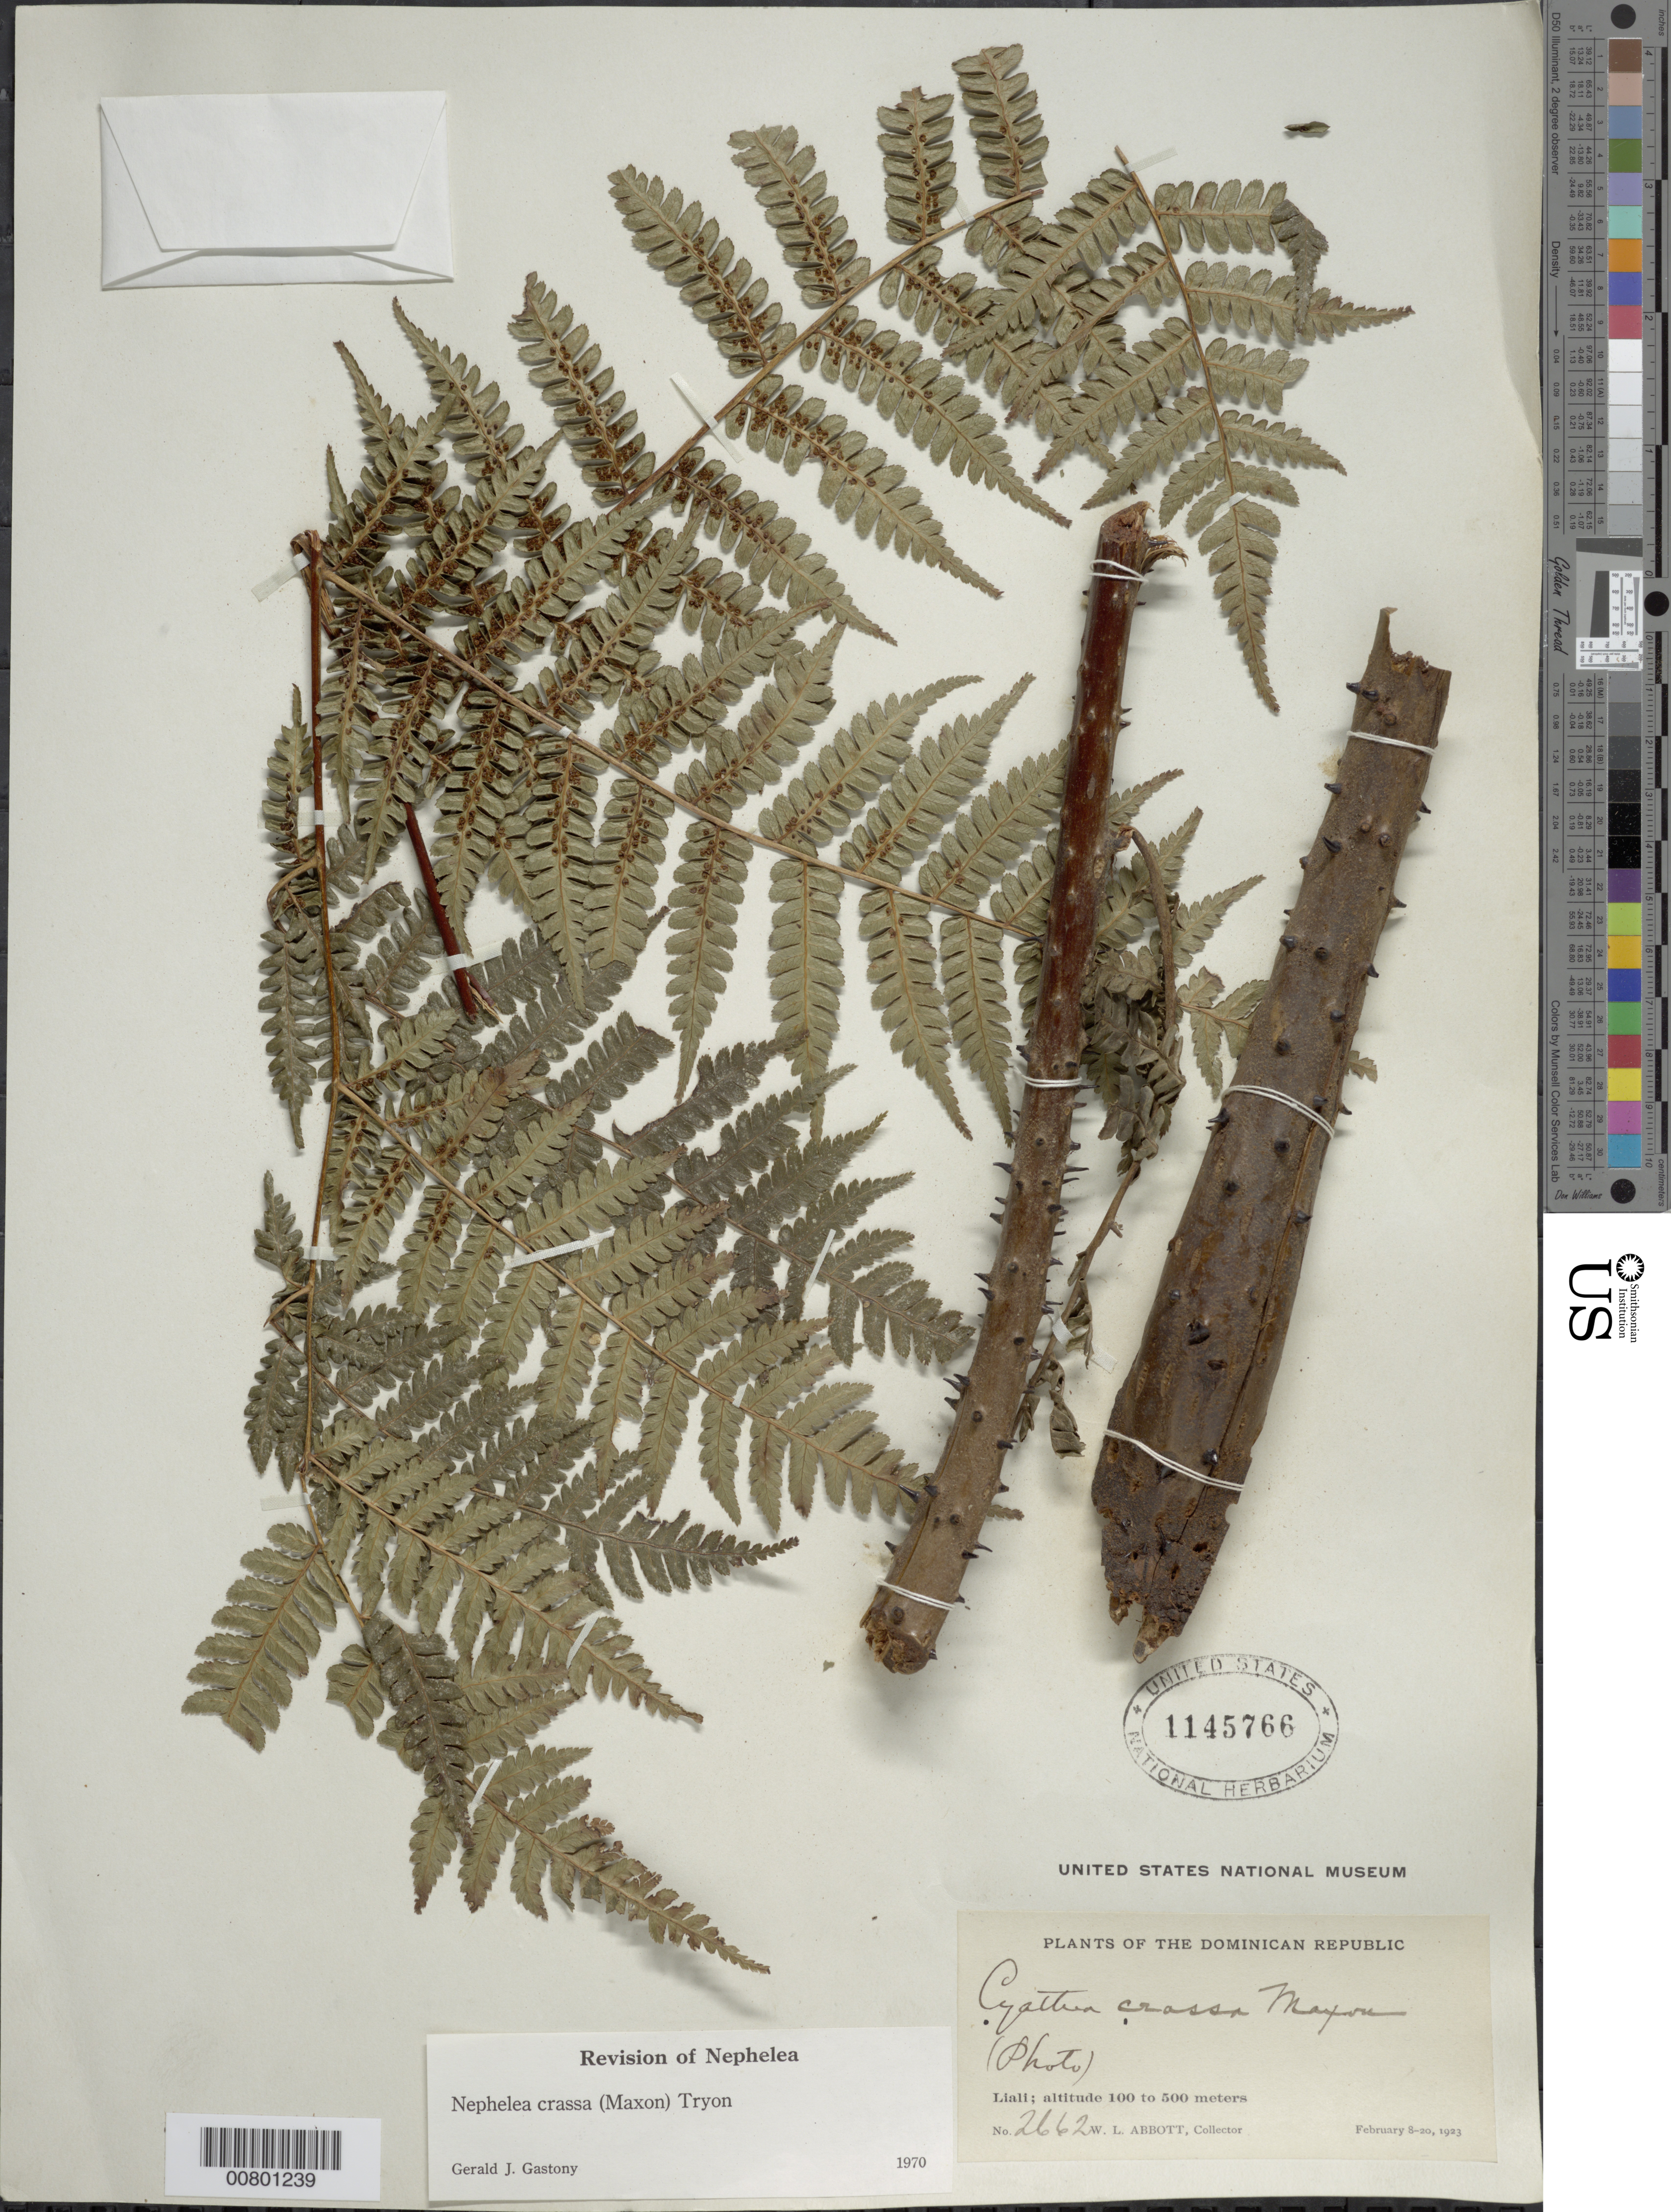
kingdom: Plantae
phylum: Tracheophyta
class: Polypodiopsida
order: Cyatheales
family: Cyatheaceae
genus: Alsophila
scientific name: Alsophila jimeneziana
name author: D.S. Conant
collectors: W. L. Abbott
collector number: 2662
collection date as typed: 08 Feb 1923 to 20 Feb 1923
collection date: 1923-02-08/1923-02-20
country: Dominican Republic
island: Hispaniola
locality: Liali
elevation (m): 100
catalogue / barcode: US 1145766